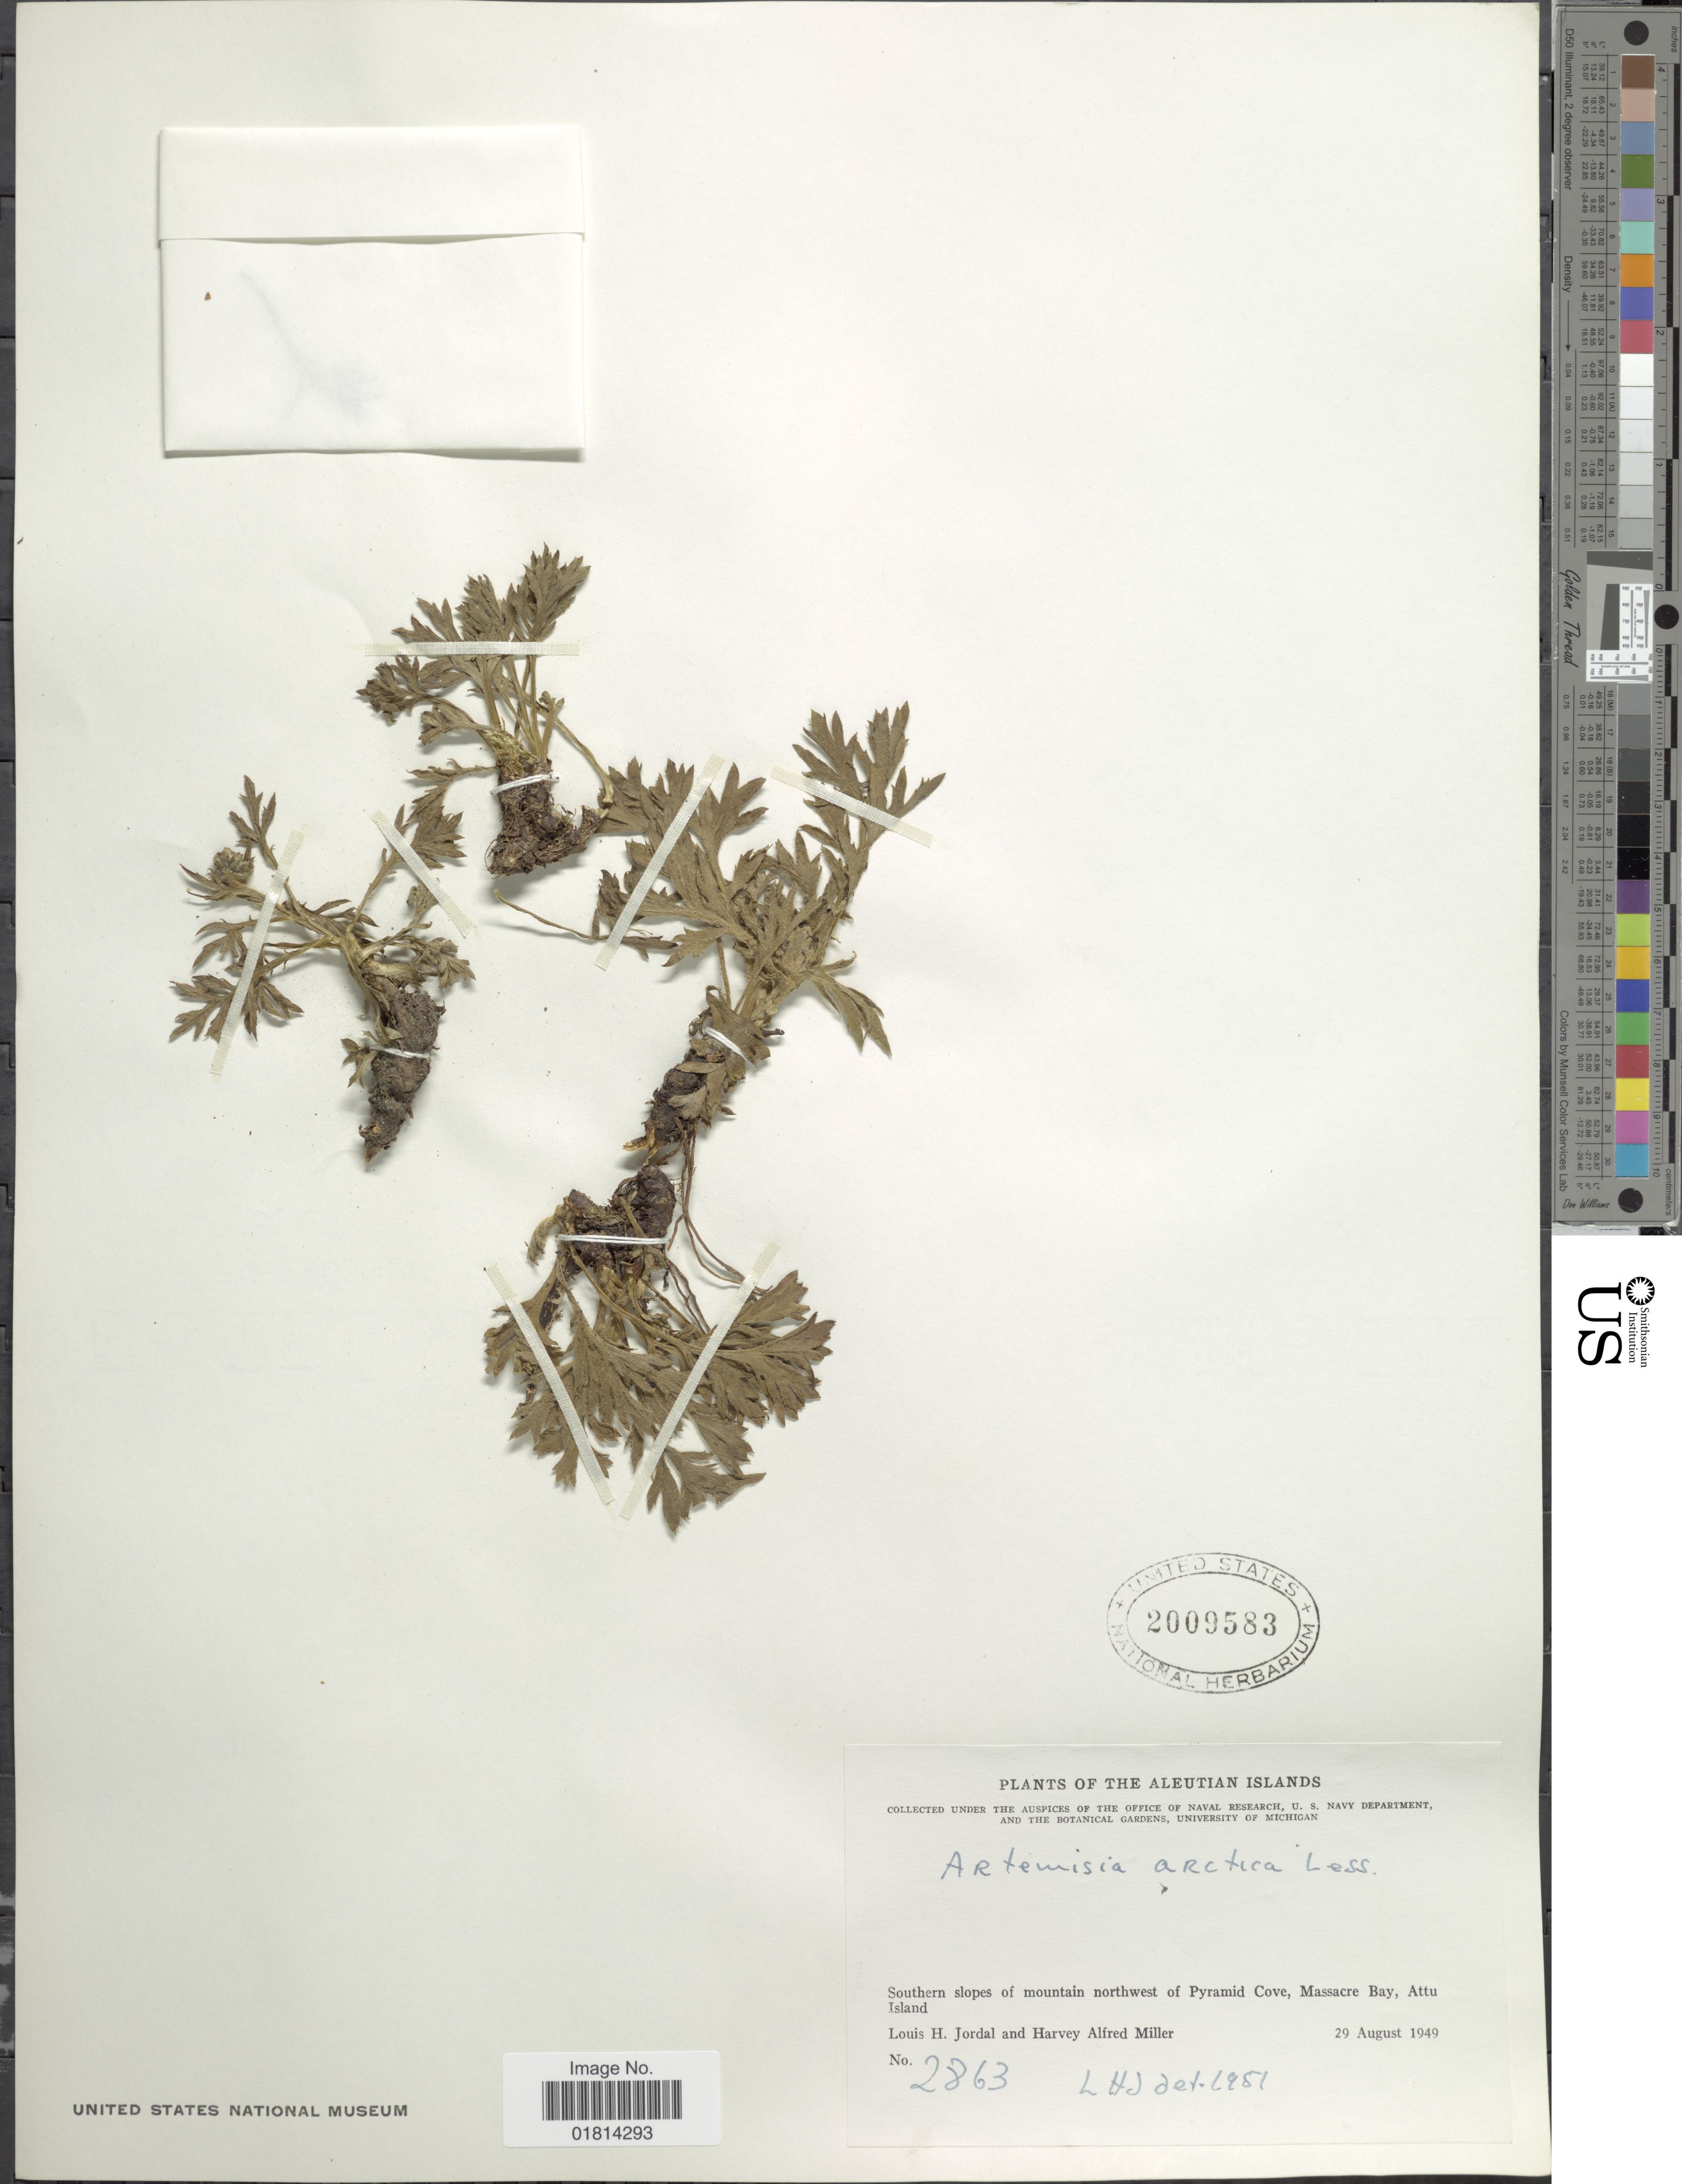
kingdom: Plantae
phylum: Tracheophyta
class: Magnoliopsida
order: Asterales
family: Asteraceae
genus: Artemisia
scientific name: Artemisia arctica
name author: Less.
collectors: L. Jordal & H. A. Miller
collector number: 2863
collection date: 1949-08-29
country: United States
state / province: Alaska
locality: Aleutian Islands. Southern slopes of mountain northwest of Pyramid Cove, Massacre Bay, Attu Island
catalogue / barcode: US 2009583